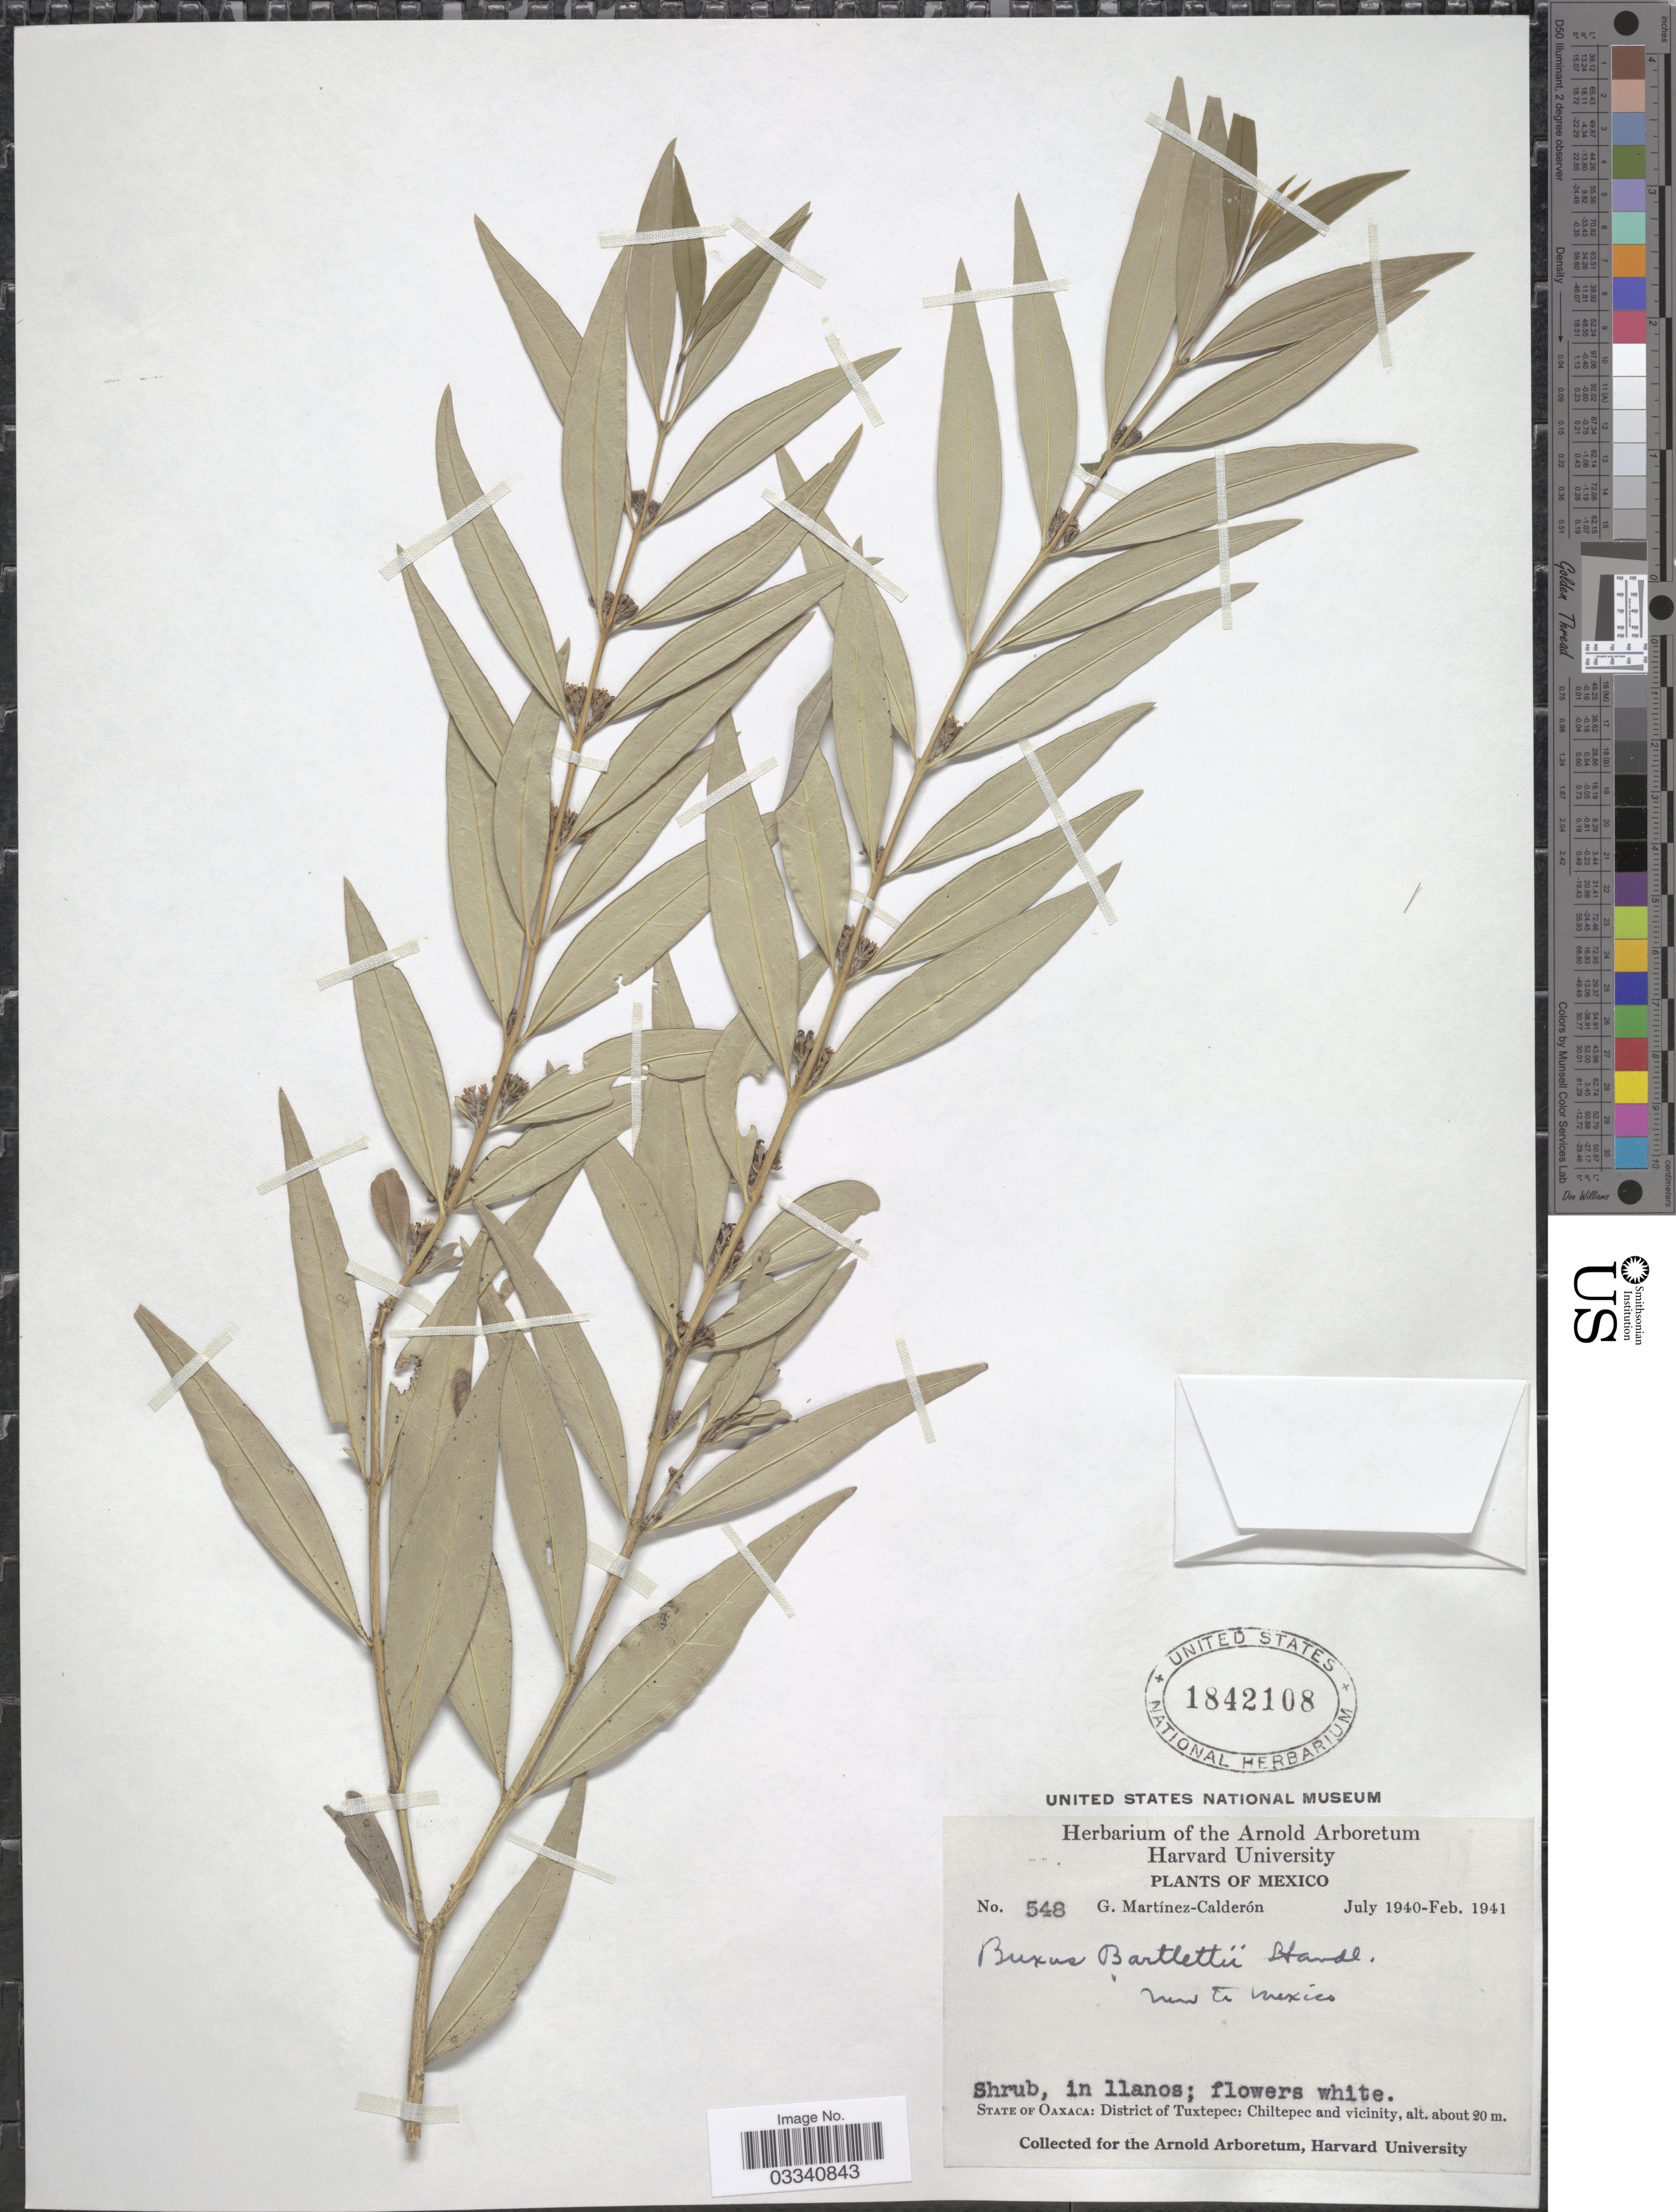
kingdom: Plantae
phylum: Tracheophyta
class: Magnoliopsida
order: Buxales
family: Buxaceae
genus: Buxus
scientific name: Buxus bartlettii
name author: Standl.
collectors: G. Martínez Calderón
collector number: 548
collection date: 1940-07/1941-02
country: Mexico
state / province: Oaxaca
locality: District of Tuxtepec: Chilltepec and vicinity.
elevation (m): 20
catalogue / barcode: US 1842108